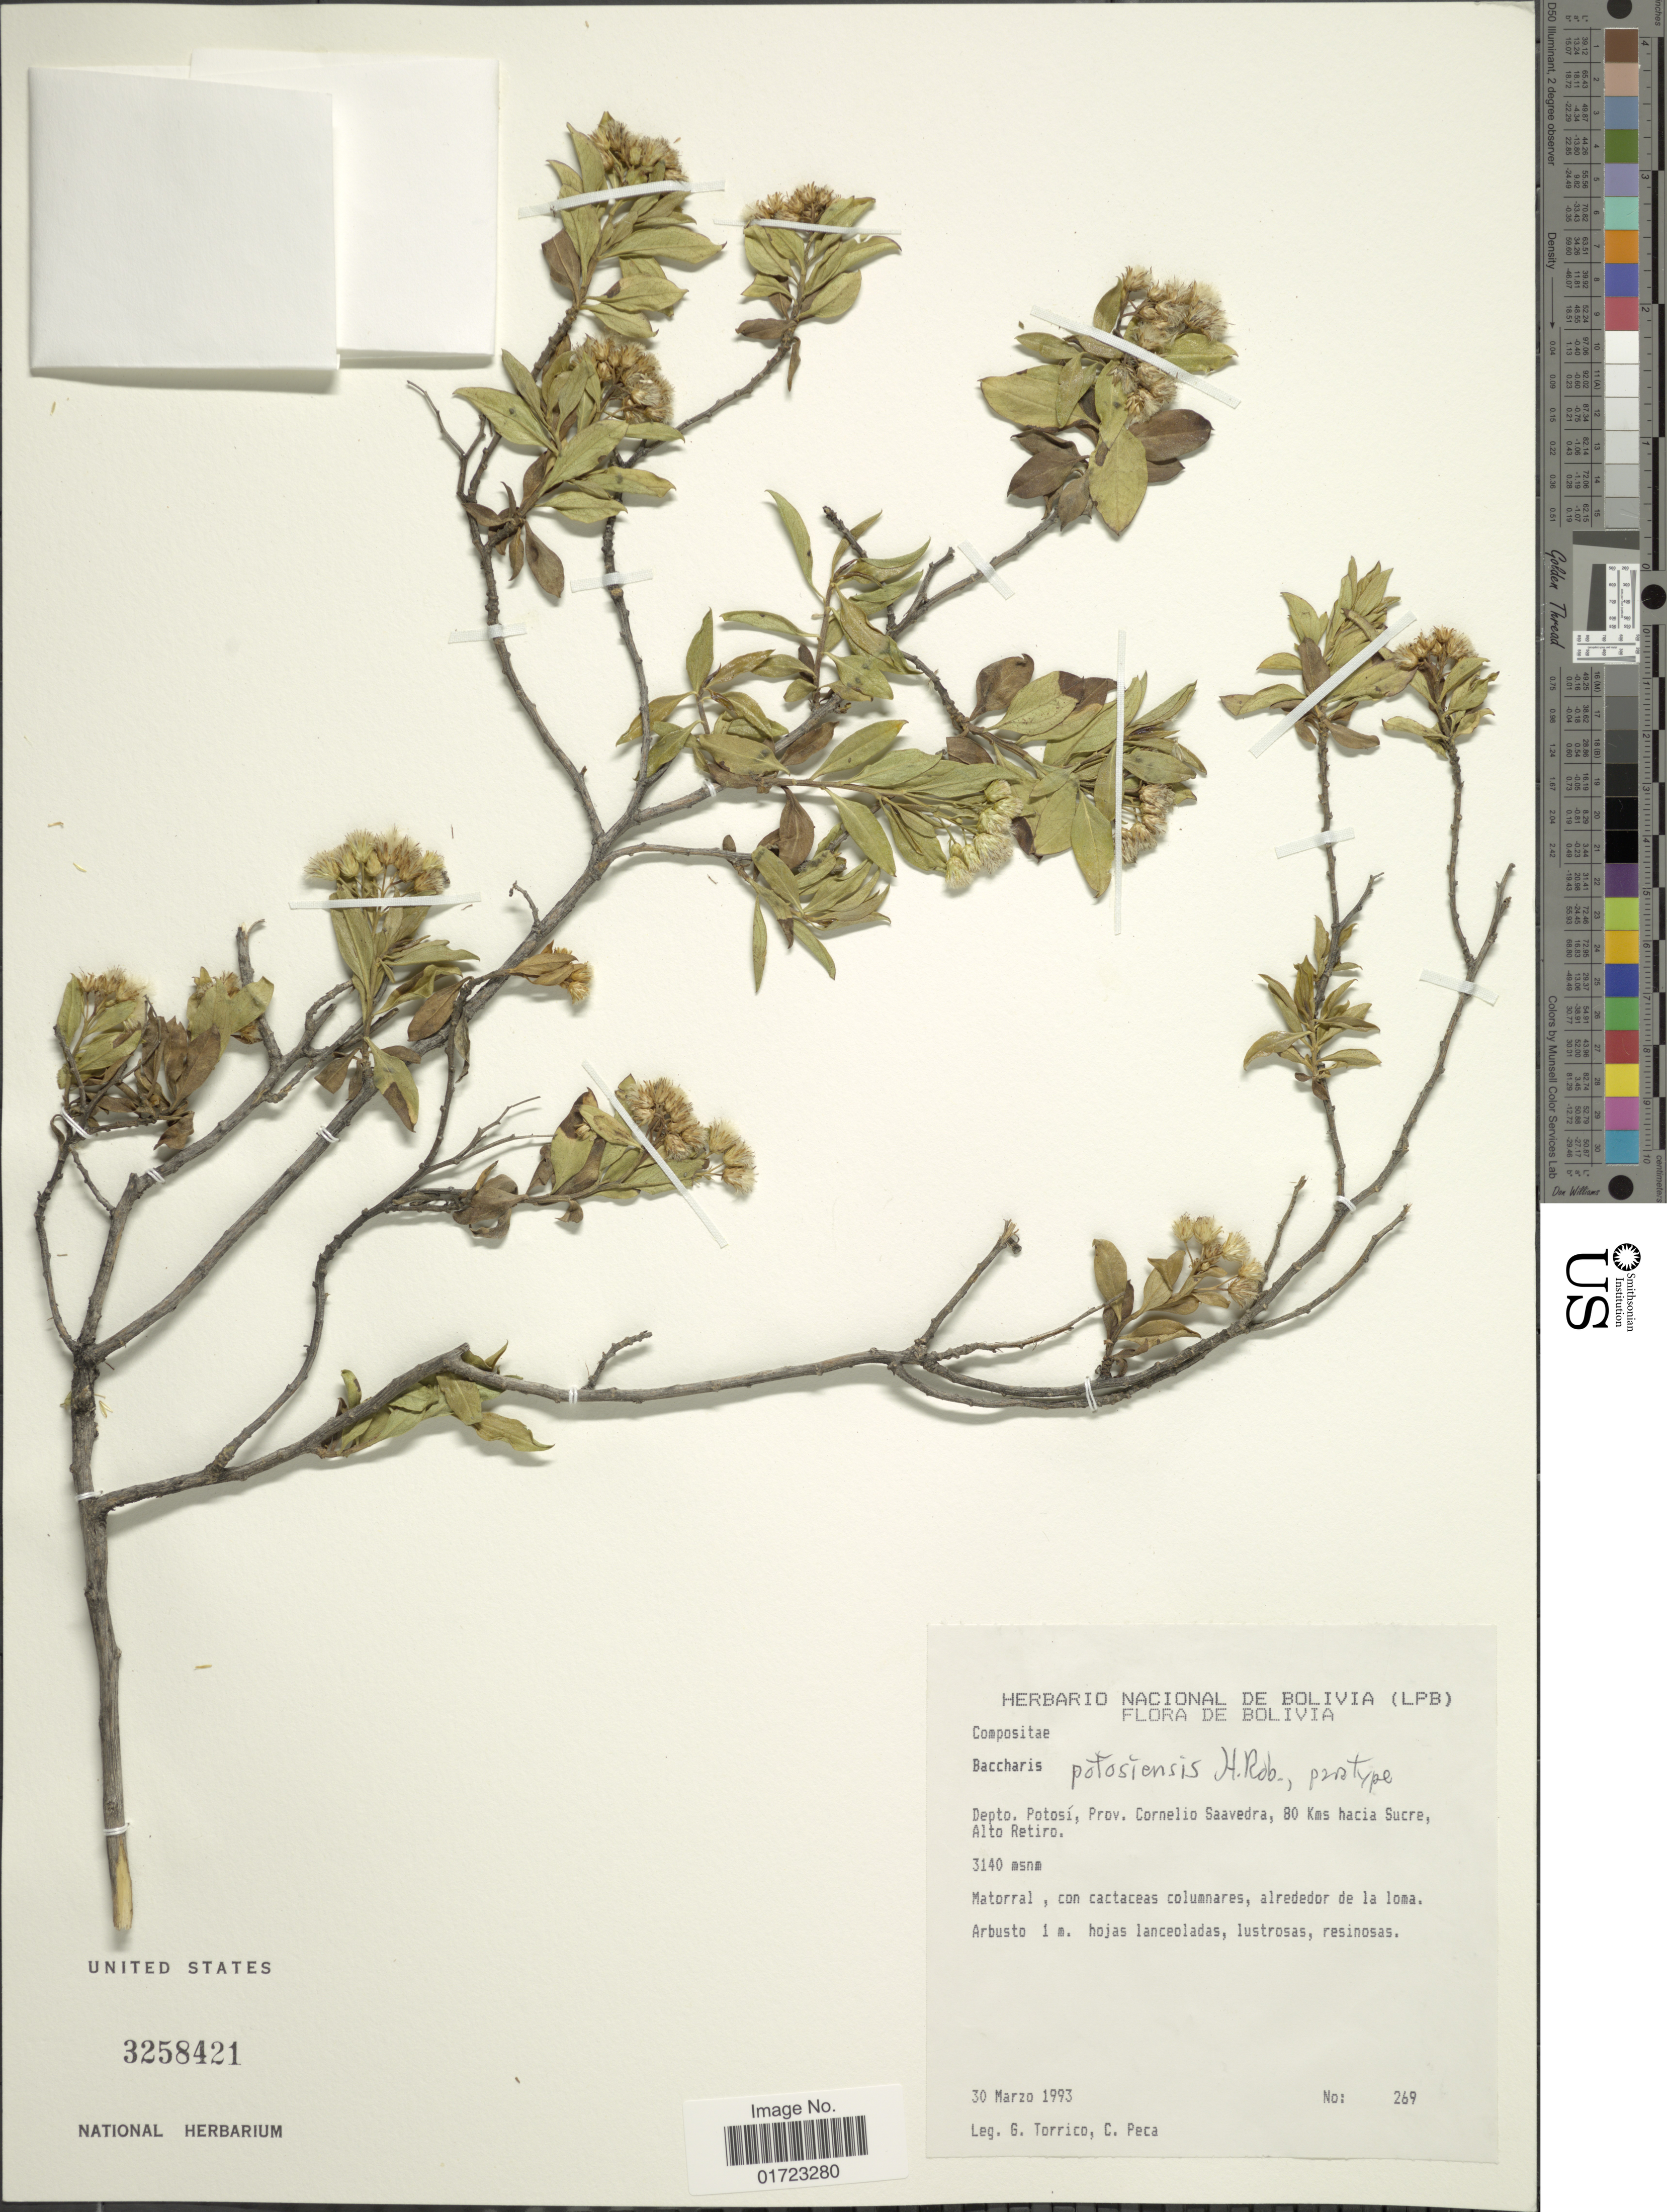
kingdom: Plantae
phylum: Tracheophyta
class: Magnoliopsida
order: Asterales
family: Asteraceae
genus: Baccharis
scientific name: Baccharis potosiensis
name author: H. Rob.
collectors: G. Torrico & C. Peca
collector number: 269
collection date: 1993-03-30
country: Bolivia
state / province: Potosi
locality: Depto, Potosi, Prov. Cornelio Saavedra, 80 kms hacia Sucre Alto Retiro.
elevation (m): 3140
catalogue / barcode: US 3258421